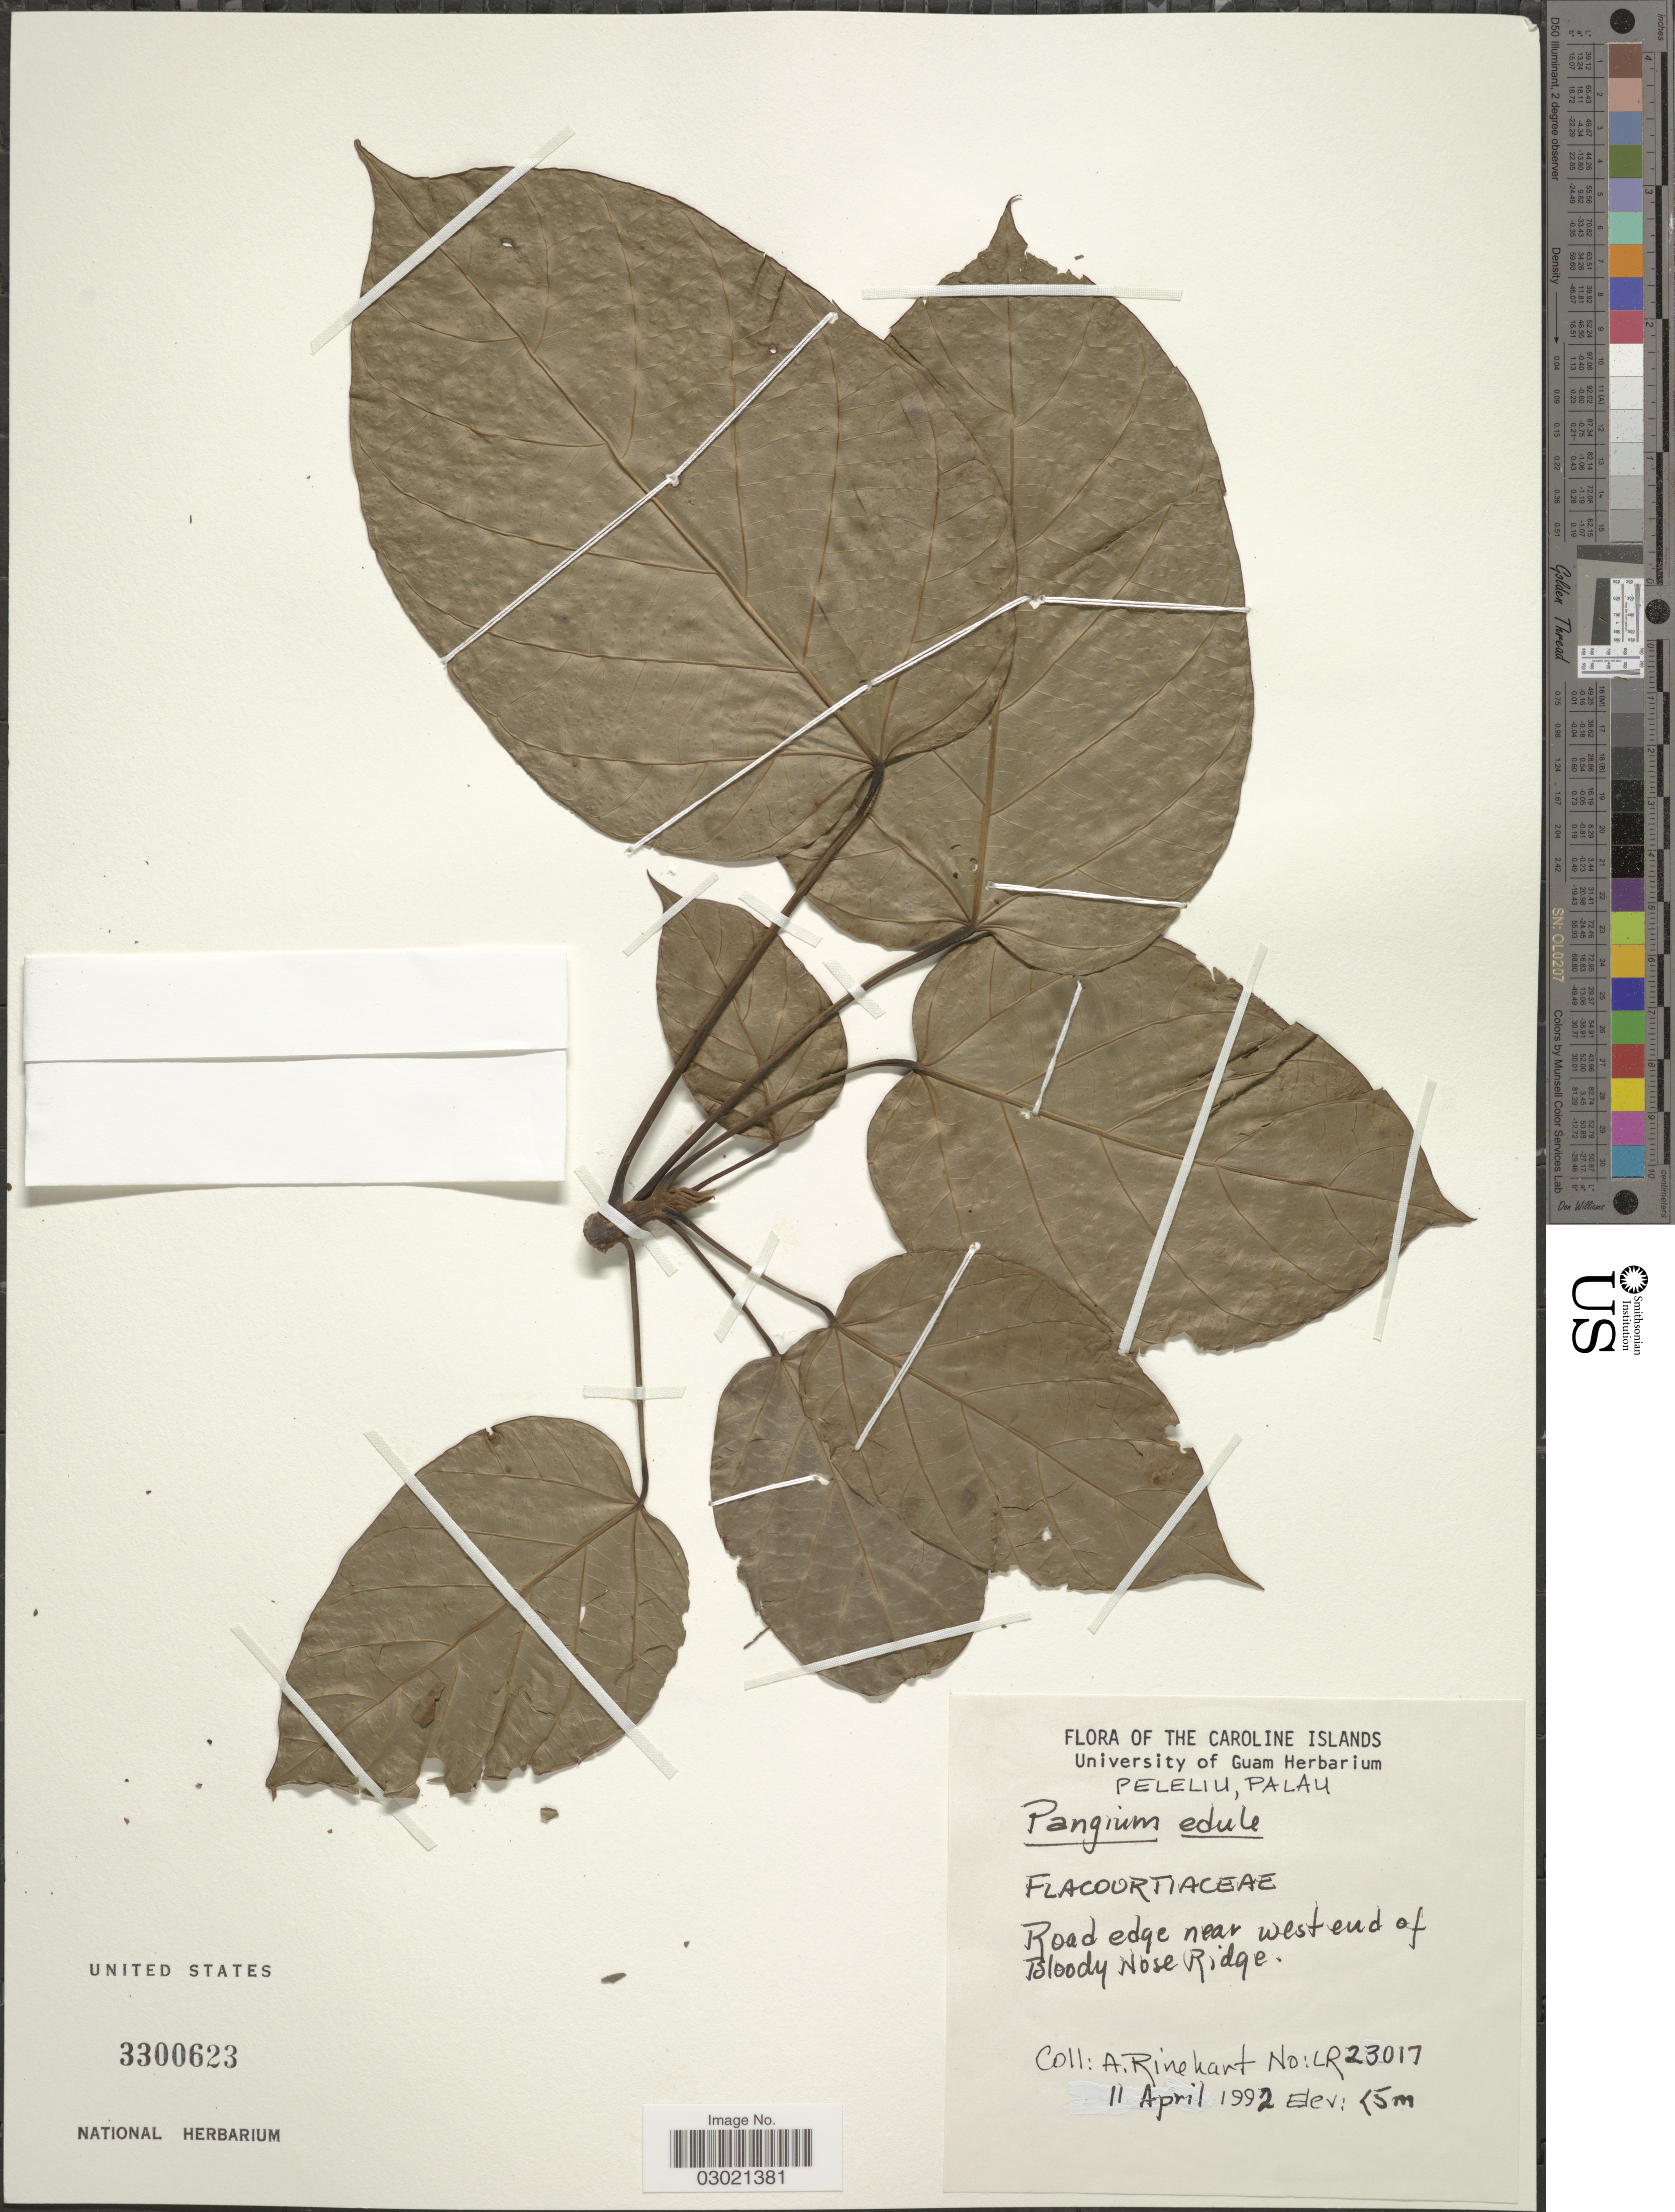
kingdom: Plantae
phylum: Tracheophyta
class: Magnoliopsida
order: Malpighiales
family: Achariaceae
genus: Pangium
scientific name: Pangium edule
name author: Reinw.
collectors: A. Rinehart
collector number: LR23017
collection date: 1992-04-11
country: Palau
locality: The Caroline Islands. Peleliu. Road edge near west end of Bloody Nose Ridge.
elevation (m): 5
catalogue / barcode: US 3300623